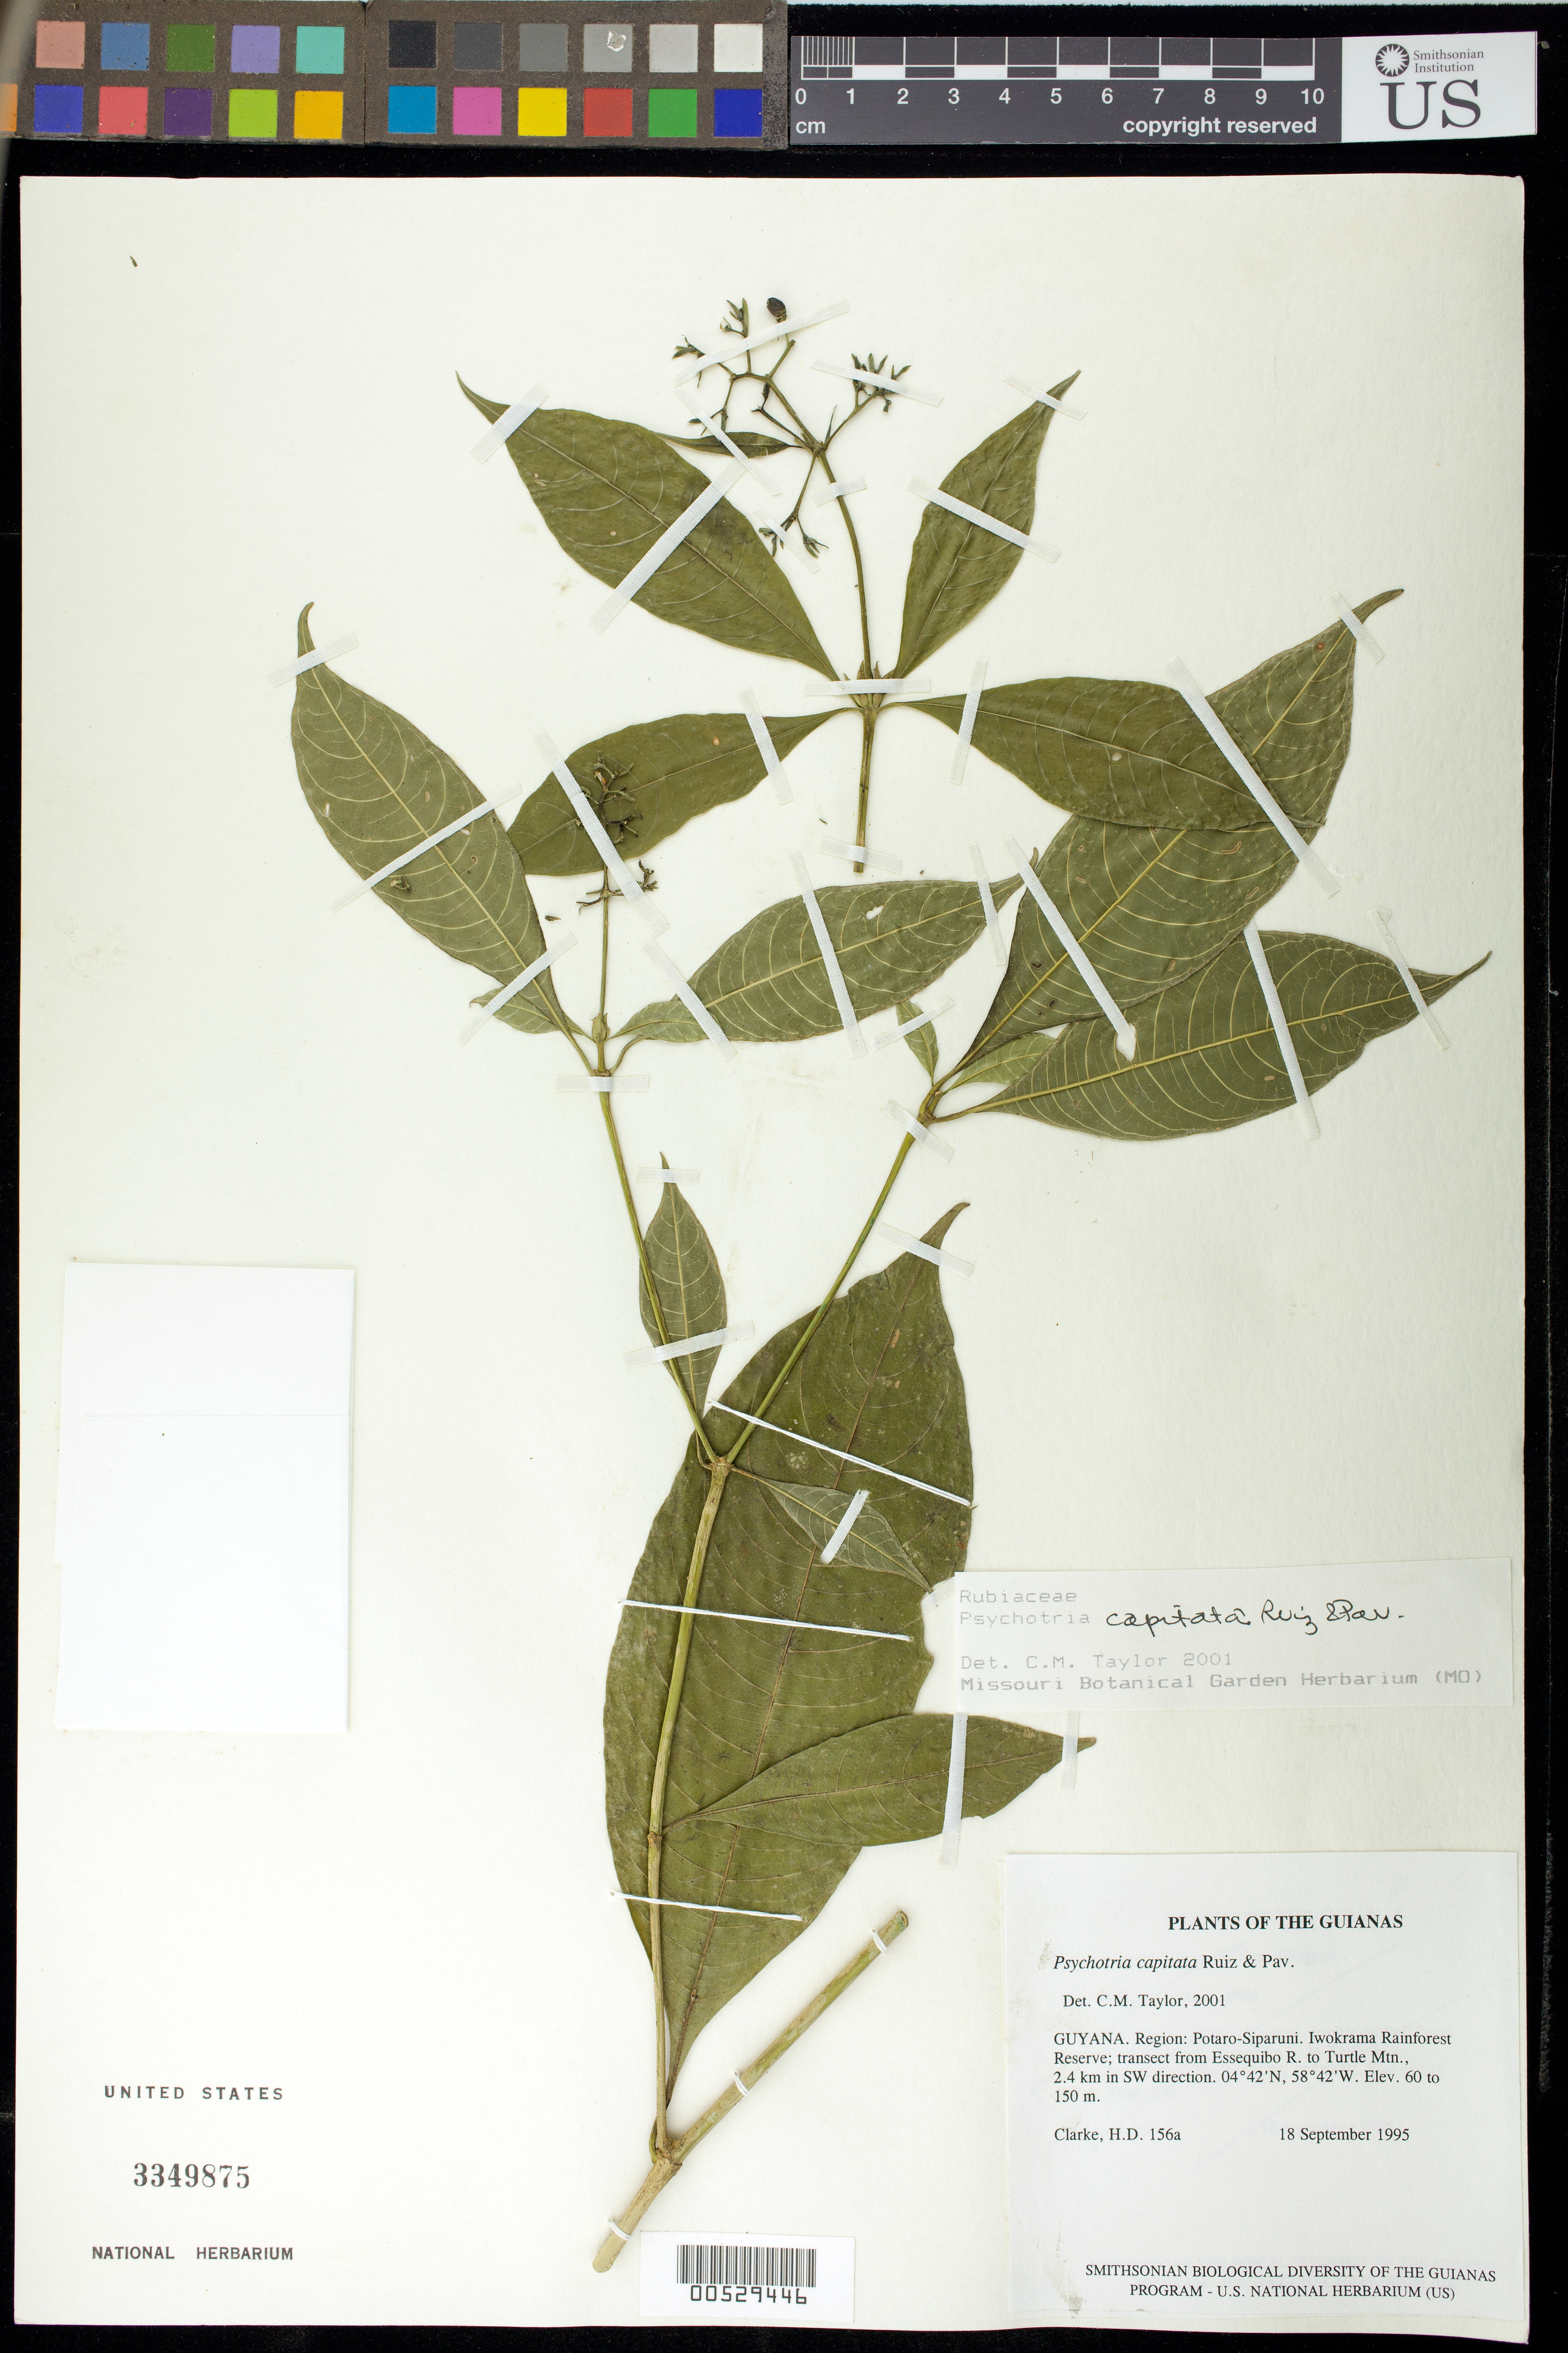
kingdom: Plantae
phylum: Tracheophyta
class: Magnoliopsida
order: Gentianales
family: Rubiaceae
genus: Palicourea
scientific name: Palicourea violacea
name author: (Aubl.) A. Rich.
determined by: Kirkbride, J. H., Jr.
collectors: H. D. Clarke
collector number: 156 a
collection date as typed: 18 September 1995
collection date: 1995-09-18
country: Guyana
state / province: Potaro-Siparuni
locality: Iwokrama Rainforest Reserve; transect from Essequibo R. to Turtle Mtn., 2.4 km in SW direction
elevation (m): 60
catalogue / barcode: US 3349875